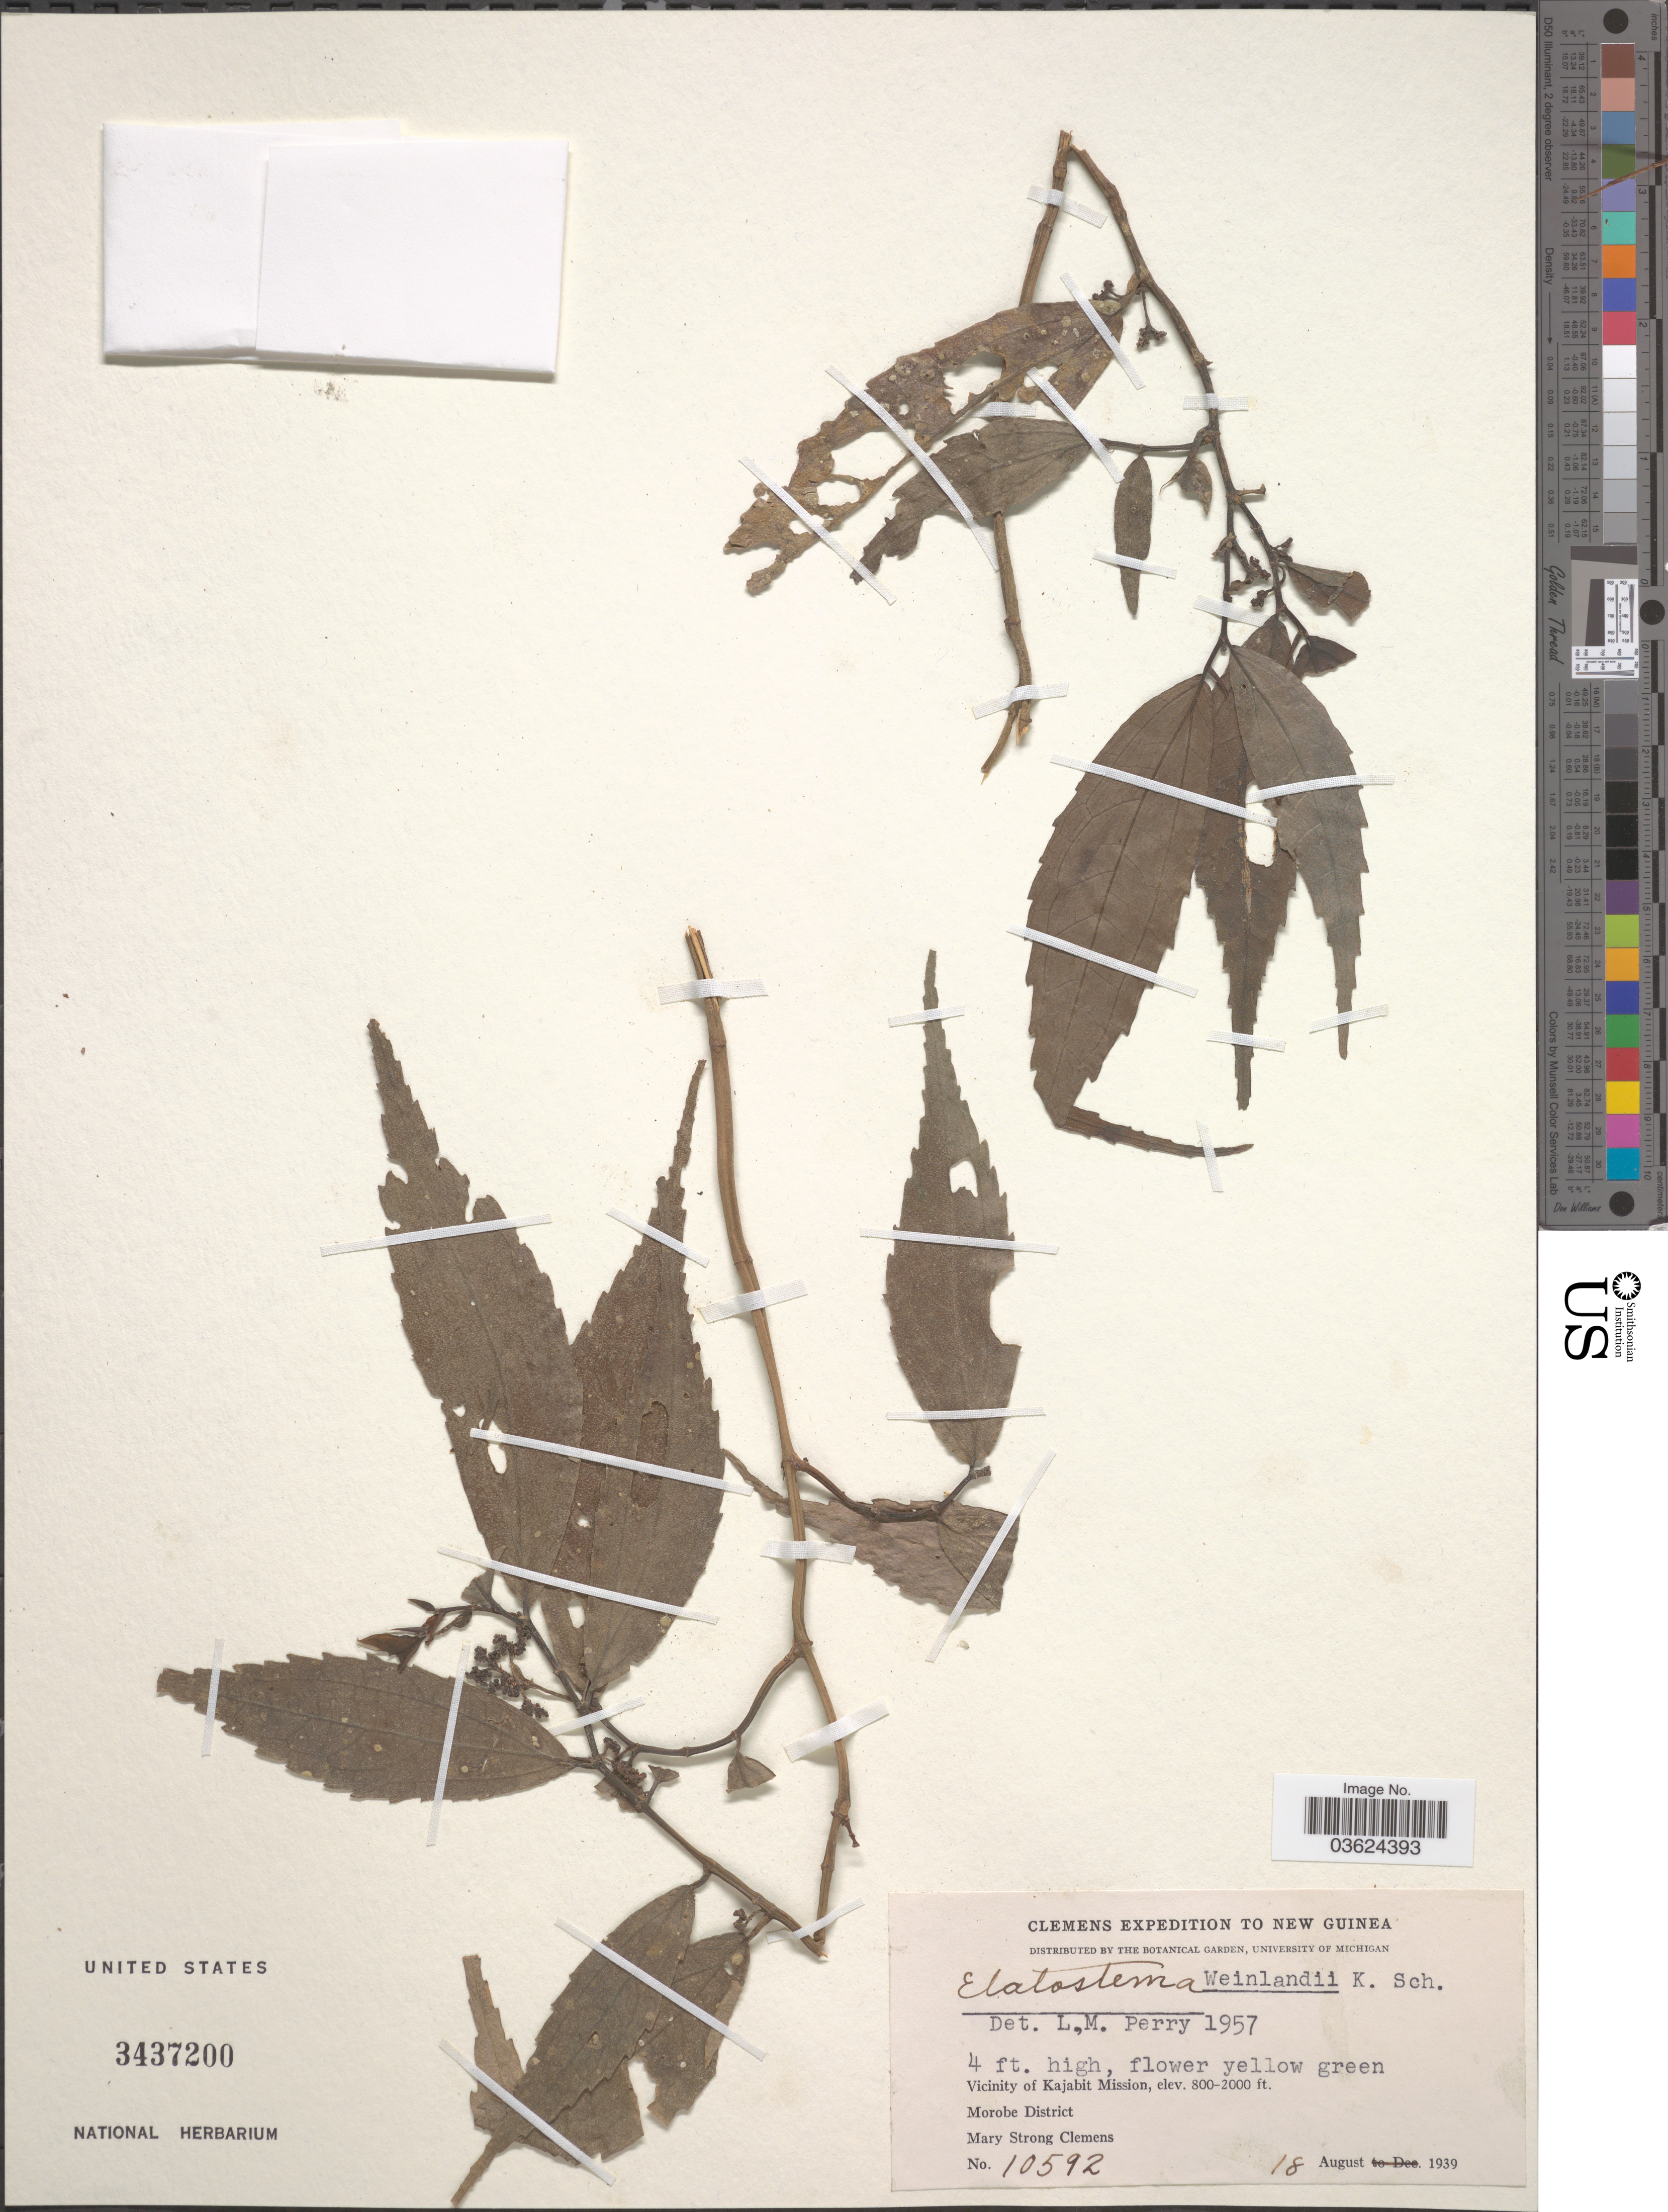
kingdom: Plantae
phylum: Tracheophyta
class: Magnoliopsida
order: Rosales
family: Urticaceae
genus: Elatostema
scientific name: Elatostema weinlandii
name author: K. Schum.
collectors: M. S. Clemens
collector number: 10592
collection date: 1939-08-18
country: Papua New Guinea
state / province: Morobe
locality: New Guinea. Vicinity of Kajabit Mission, Morobe District.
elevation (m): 244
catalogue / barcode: US 3437200